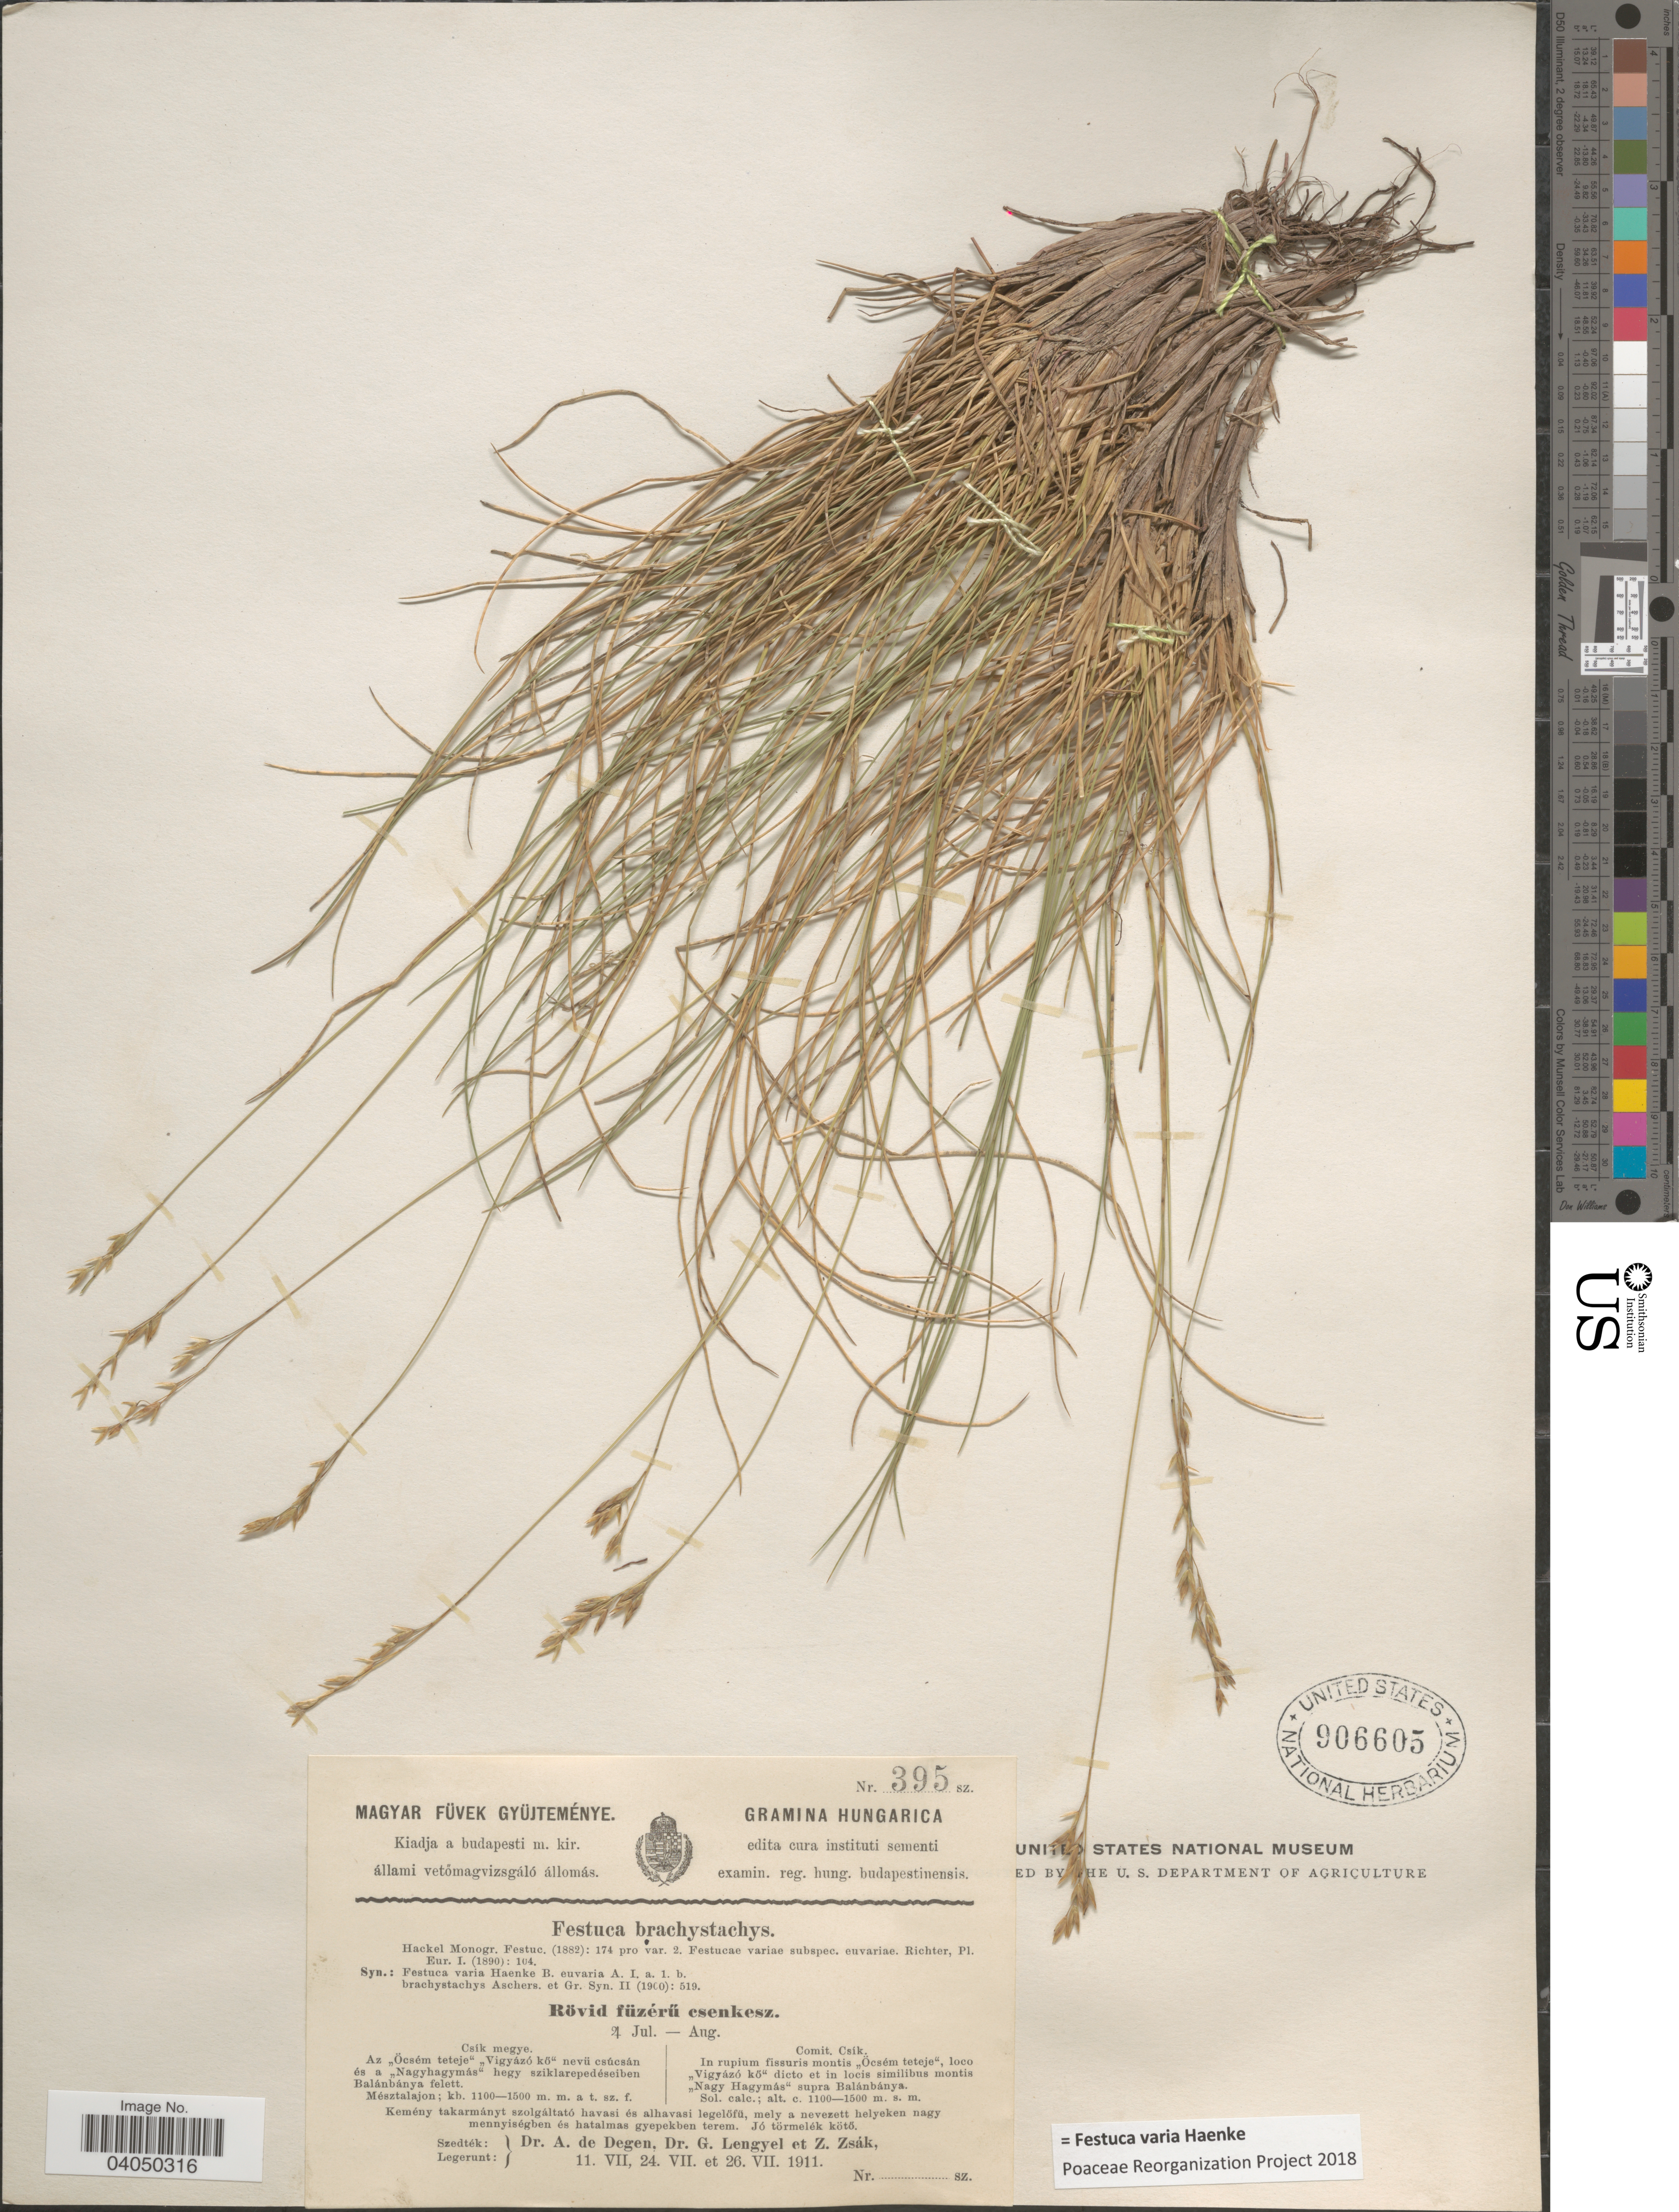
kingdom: Plantae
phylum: Tracheophyta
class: Liliopsida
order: Poales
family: Poaceae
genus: Festuca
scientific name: Festuca varia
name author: Haenke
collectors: A. Degen, G. Lengyel & Z. Zsak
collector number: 395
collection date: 1911-07-11/1911-07-26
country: Romania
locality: Comit. Csík. In rupium fissuris montis "Öcsém teteje", loco "Vigyázó kö" dicto et in locis similibus montis "Nagy Hagymás" supra Balánbánya.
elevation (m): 1100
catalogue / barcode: US 906605